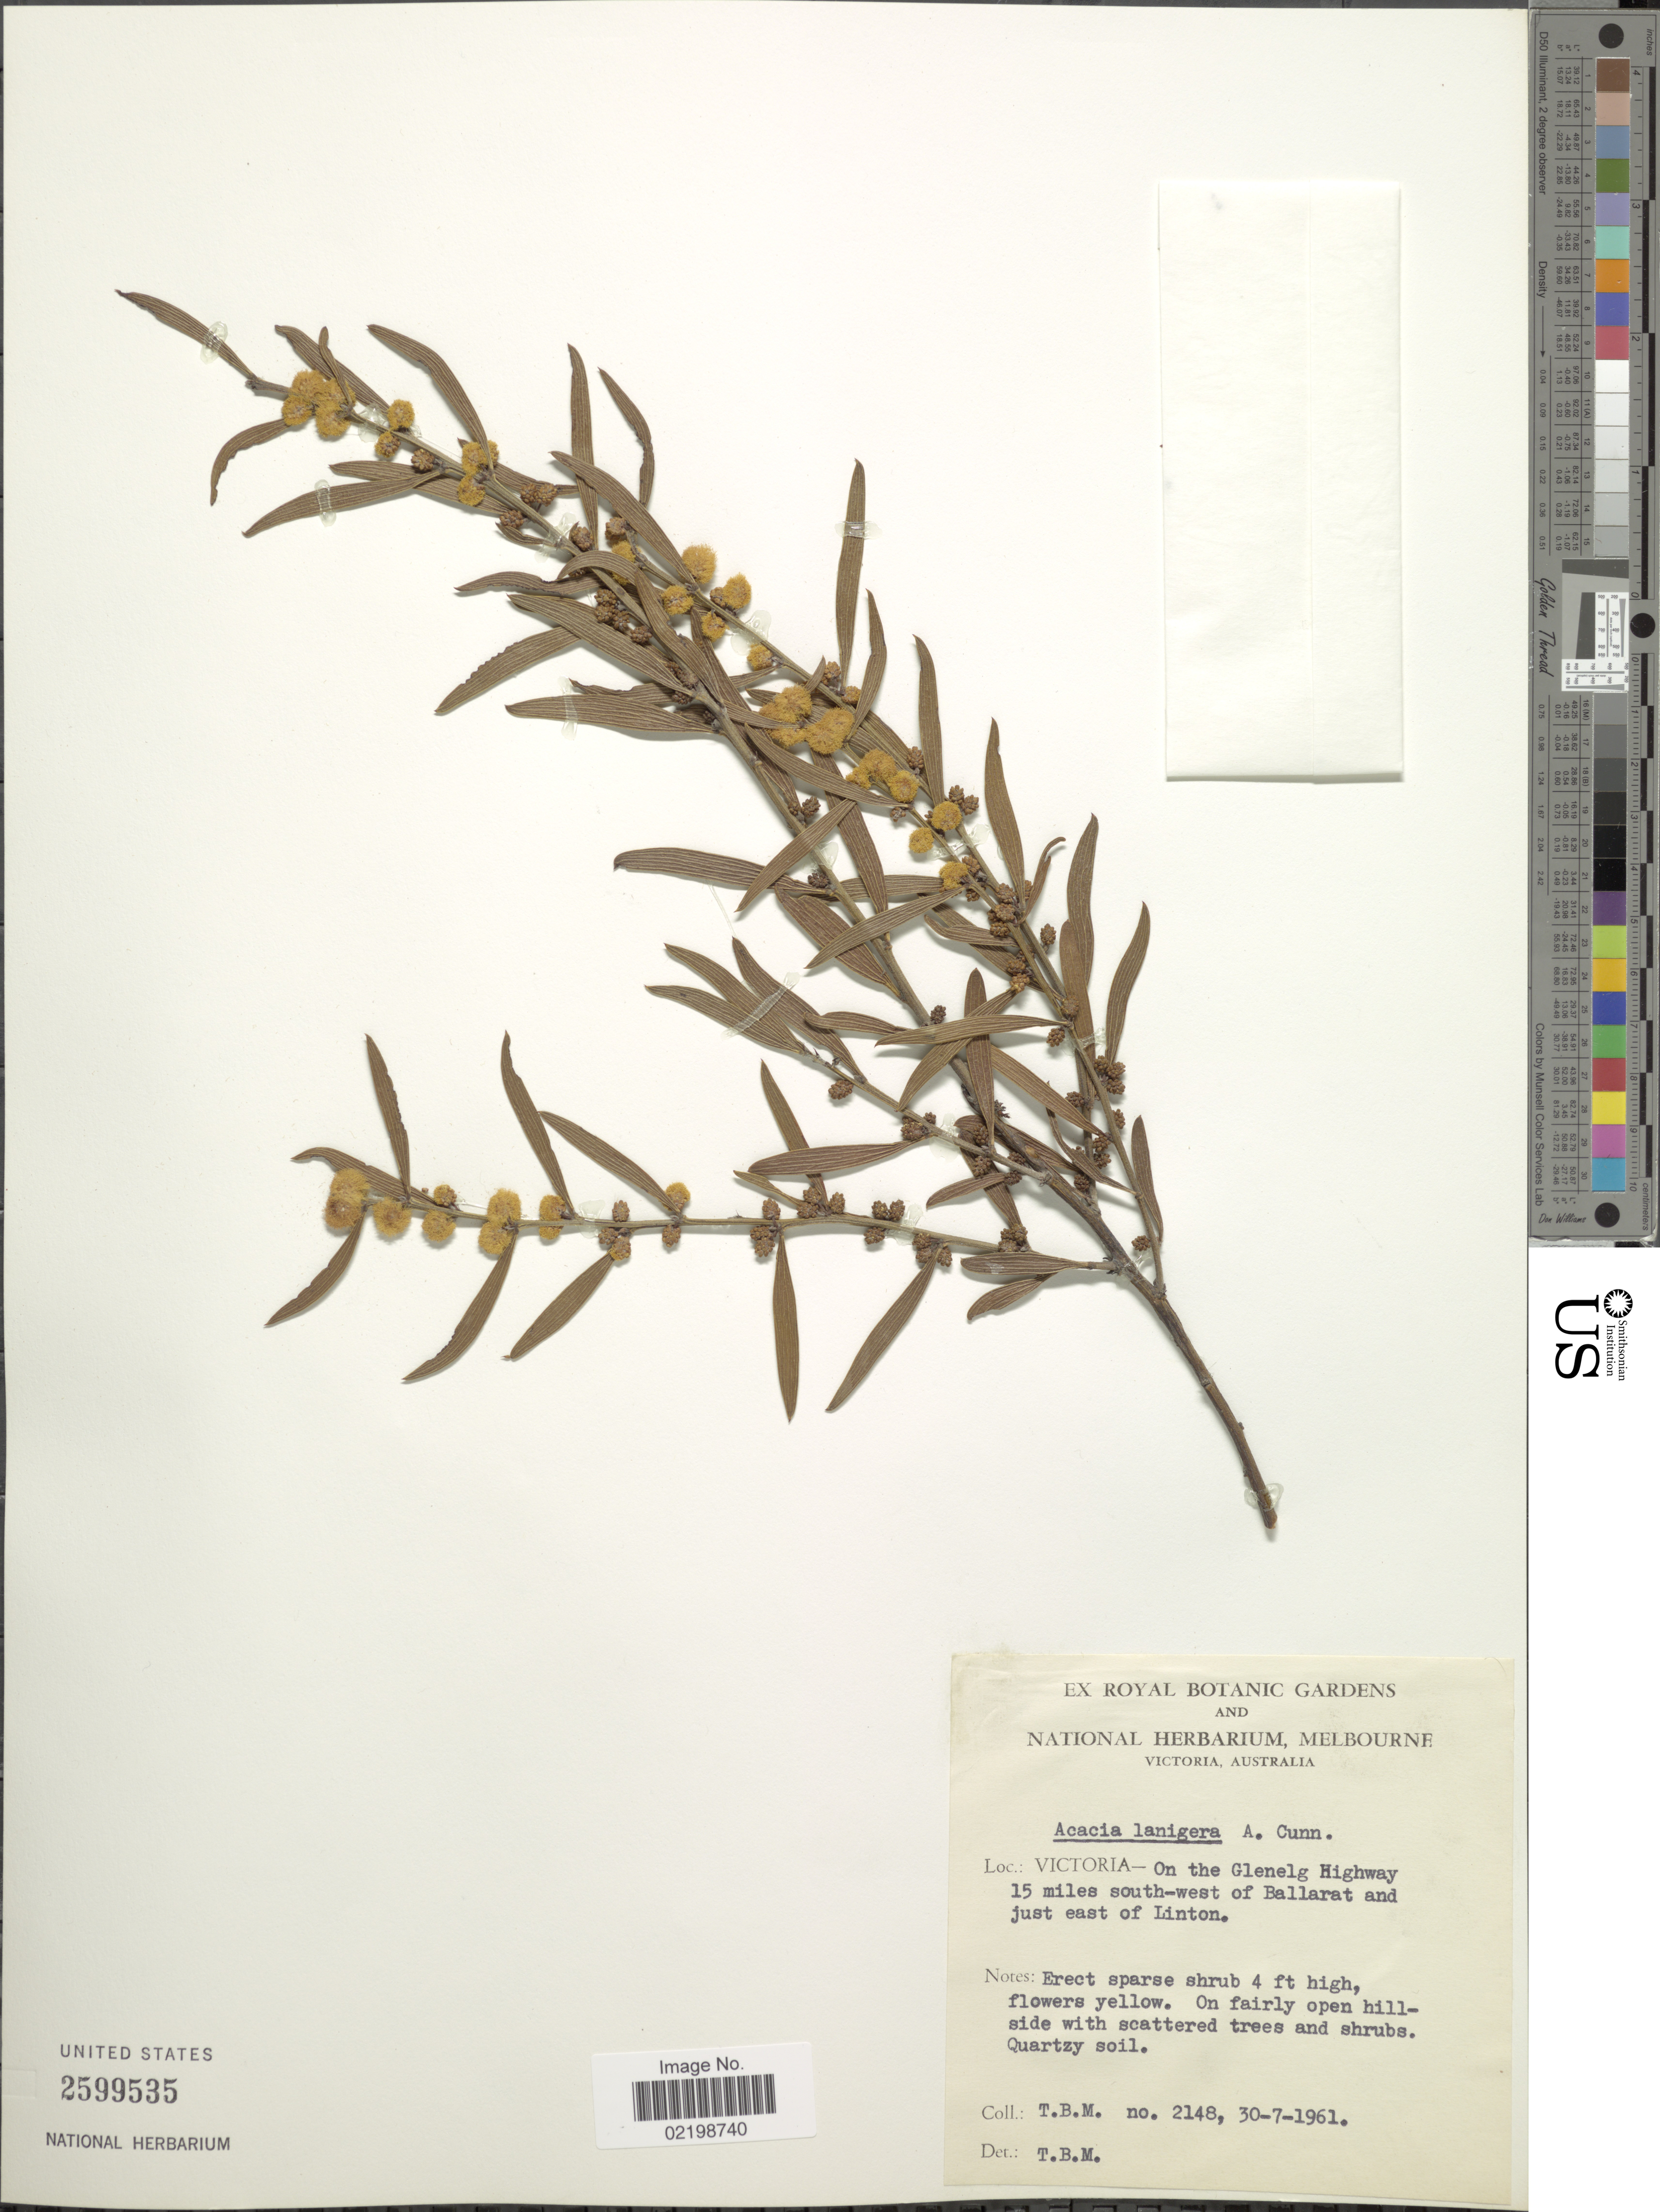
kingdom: Plantae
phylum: Tracheophyta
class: Magnoliopsida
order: Fabales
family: Fabaceae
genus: Acacia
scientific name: Acacia lanigera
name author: A. Cunn.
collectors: T. B. M.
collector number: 2148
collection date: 1961-07-30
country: Australia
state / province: Victoria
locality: Victoria - On the Glenelg Highway 15 miles south-west of Ballarat and just east of Linton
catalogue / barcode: US 2599535